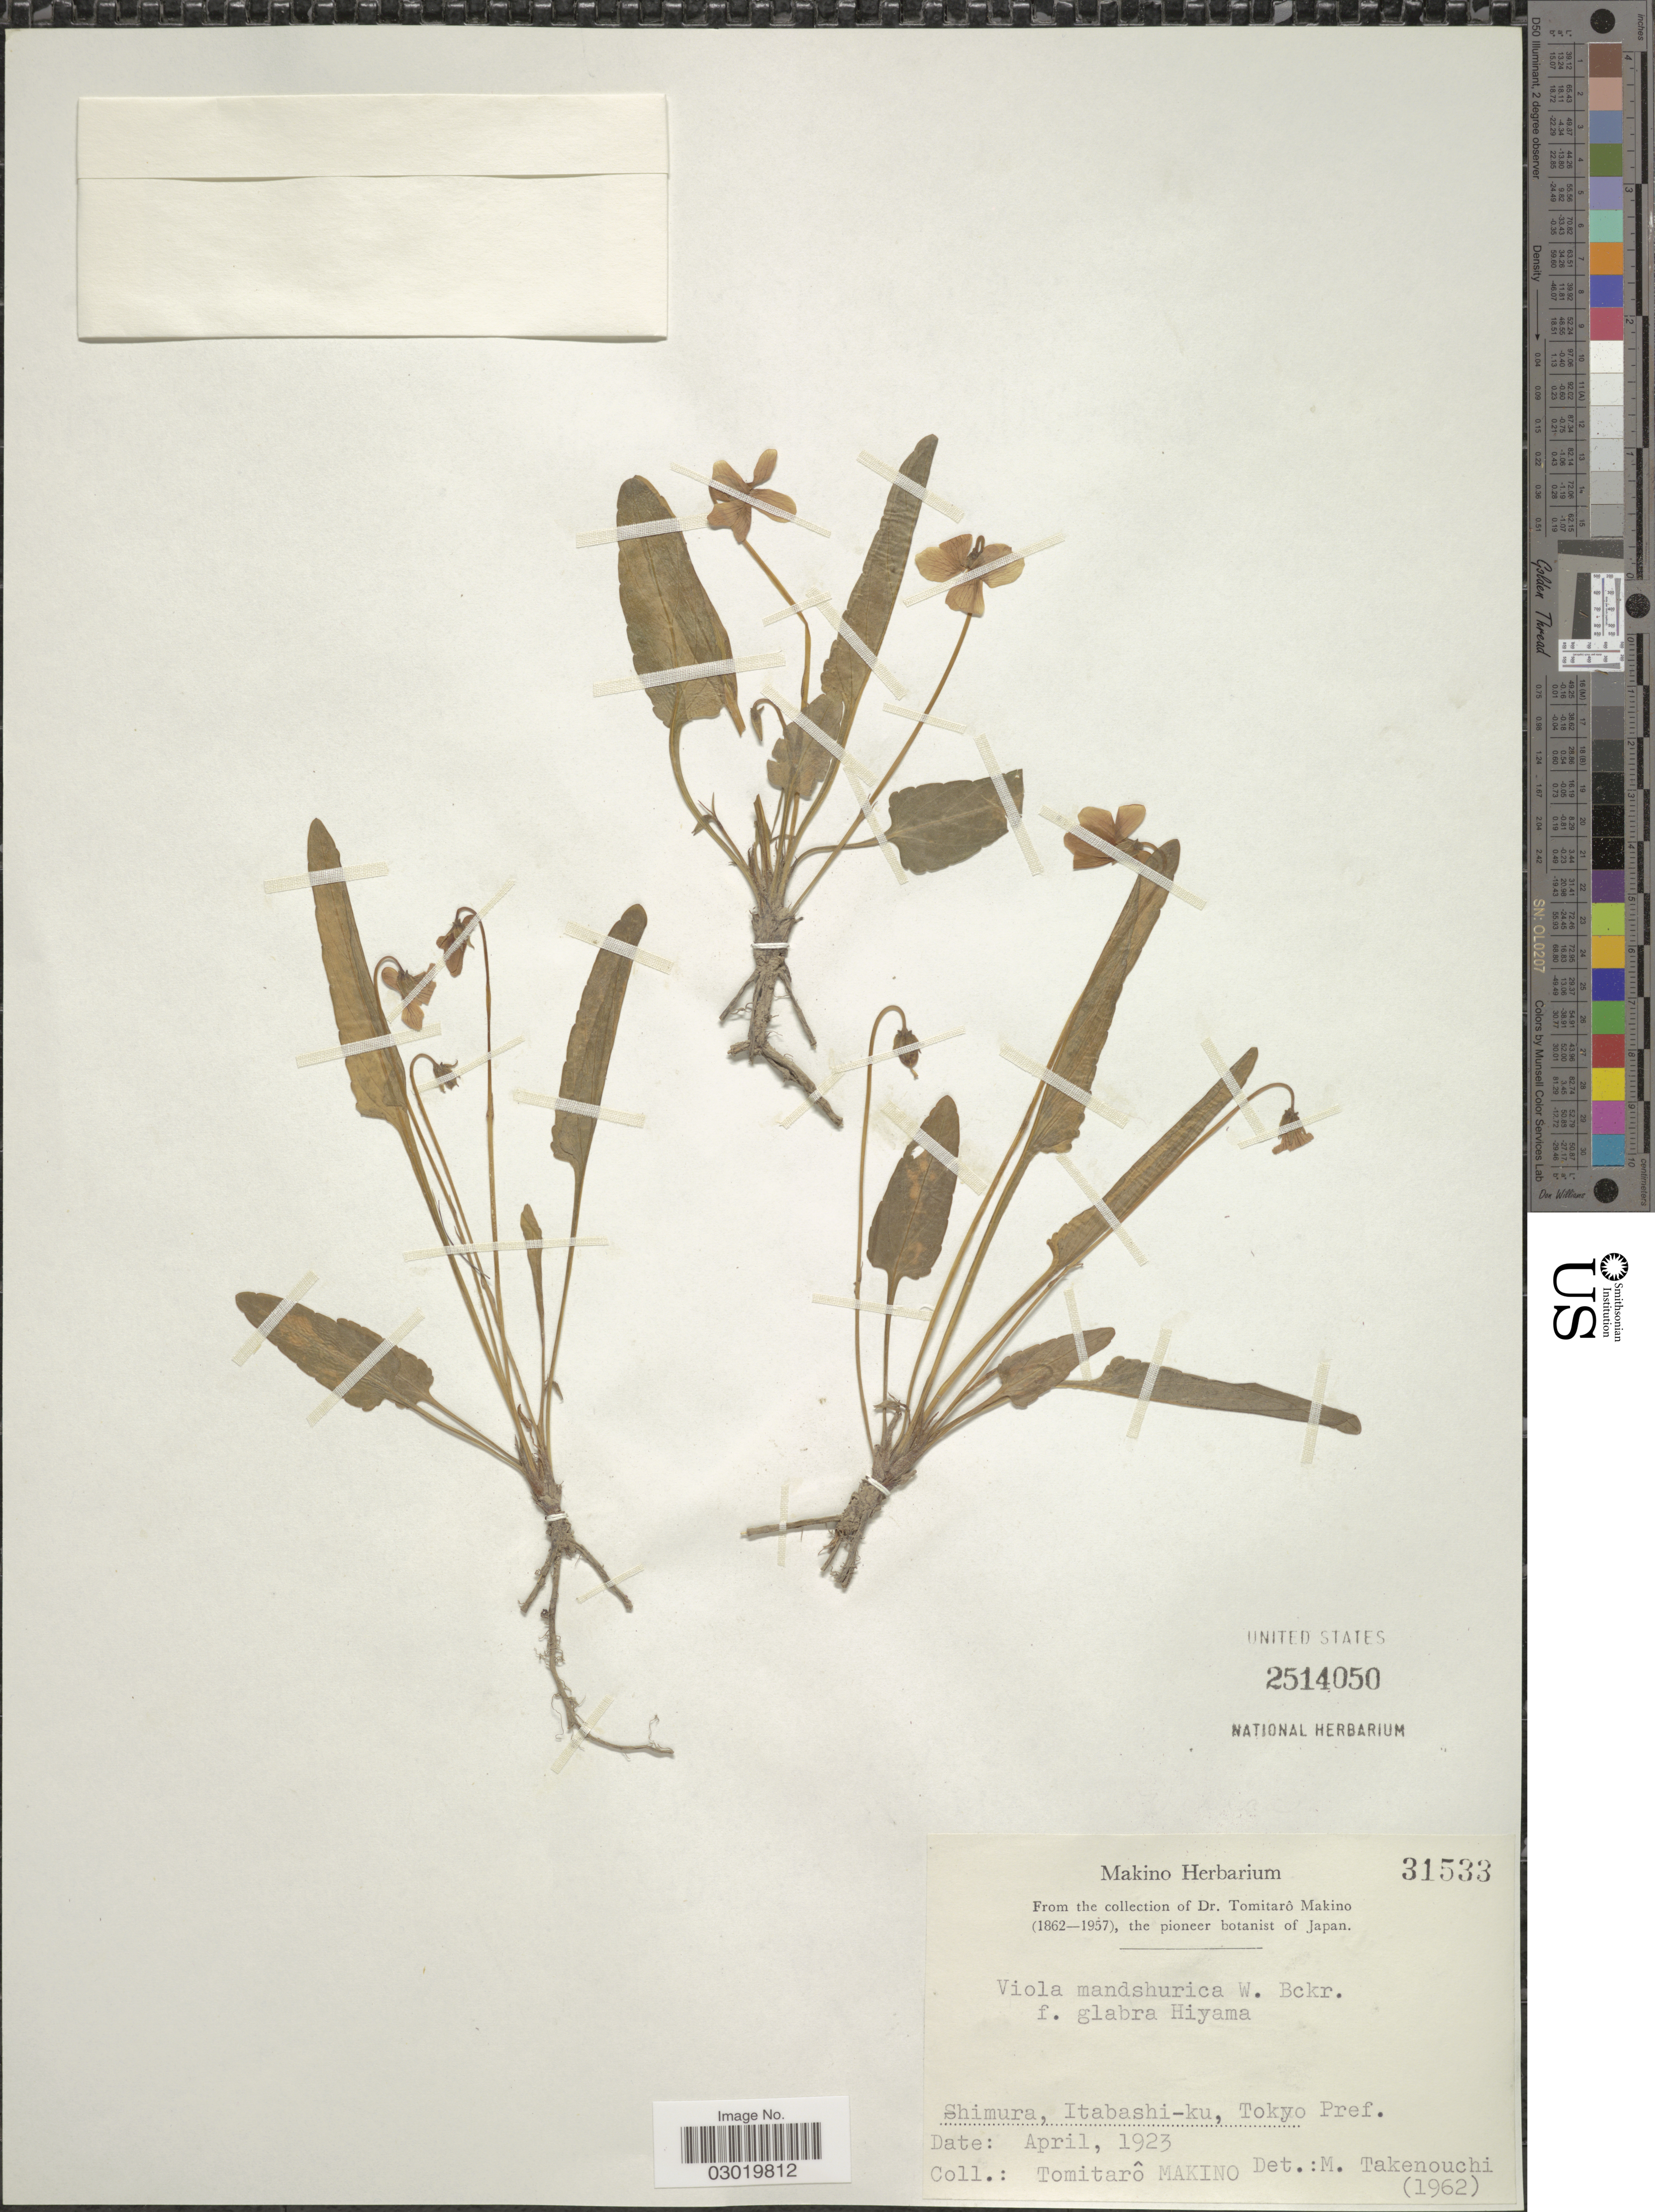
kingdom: Plantae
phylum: Tracheophyta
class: Magnoliopsida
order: Malpighiales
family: Violaceae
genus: Viola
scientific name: Viola mandshurica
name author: W. Becker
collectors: T. Makino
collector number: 31533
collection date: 1923-04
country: Japan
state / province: Tokyo, Federal City of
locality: Shimura, Itabashi-ku, Tokyo Pref.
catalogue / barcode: US 2514050